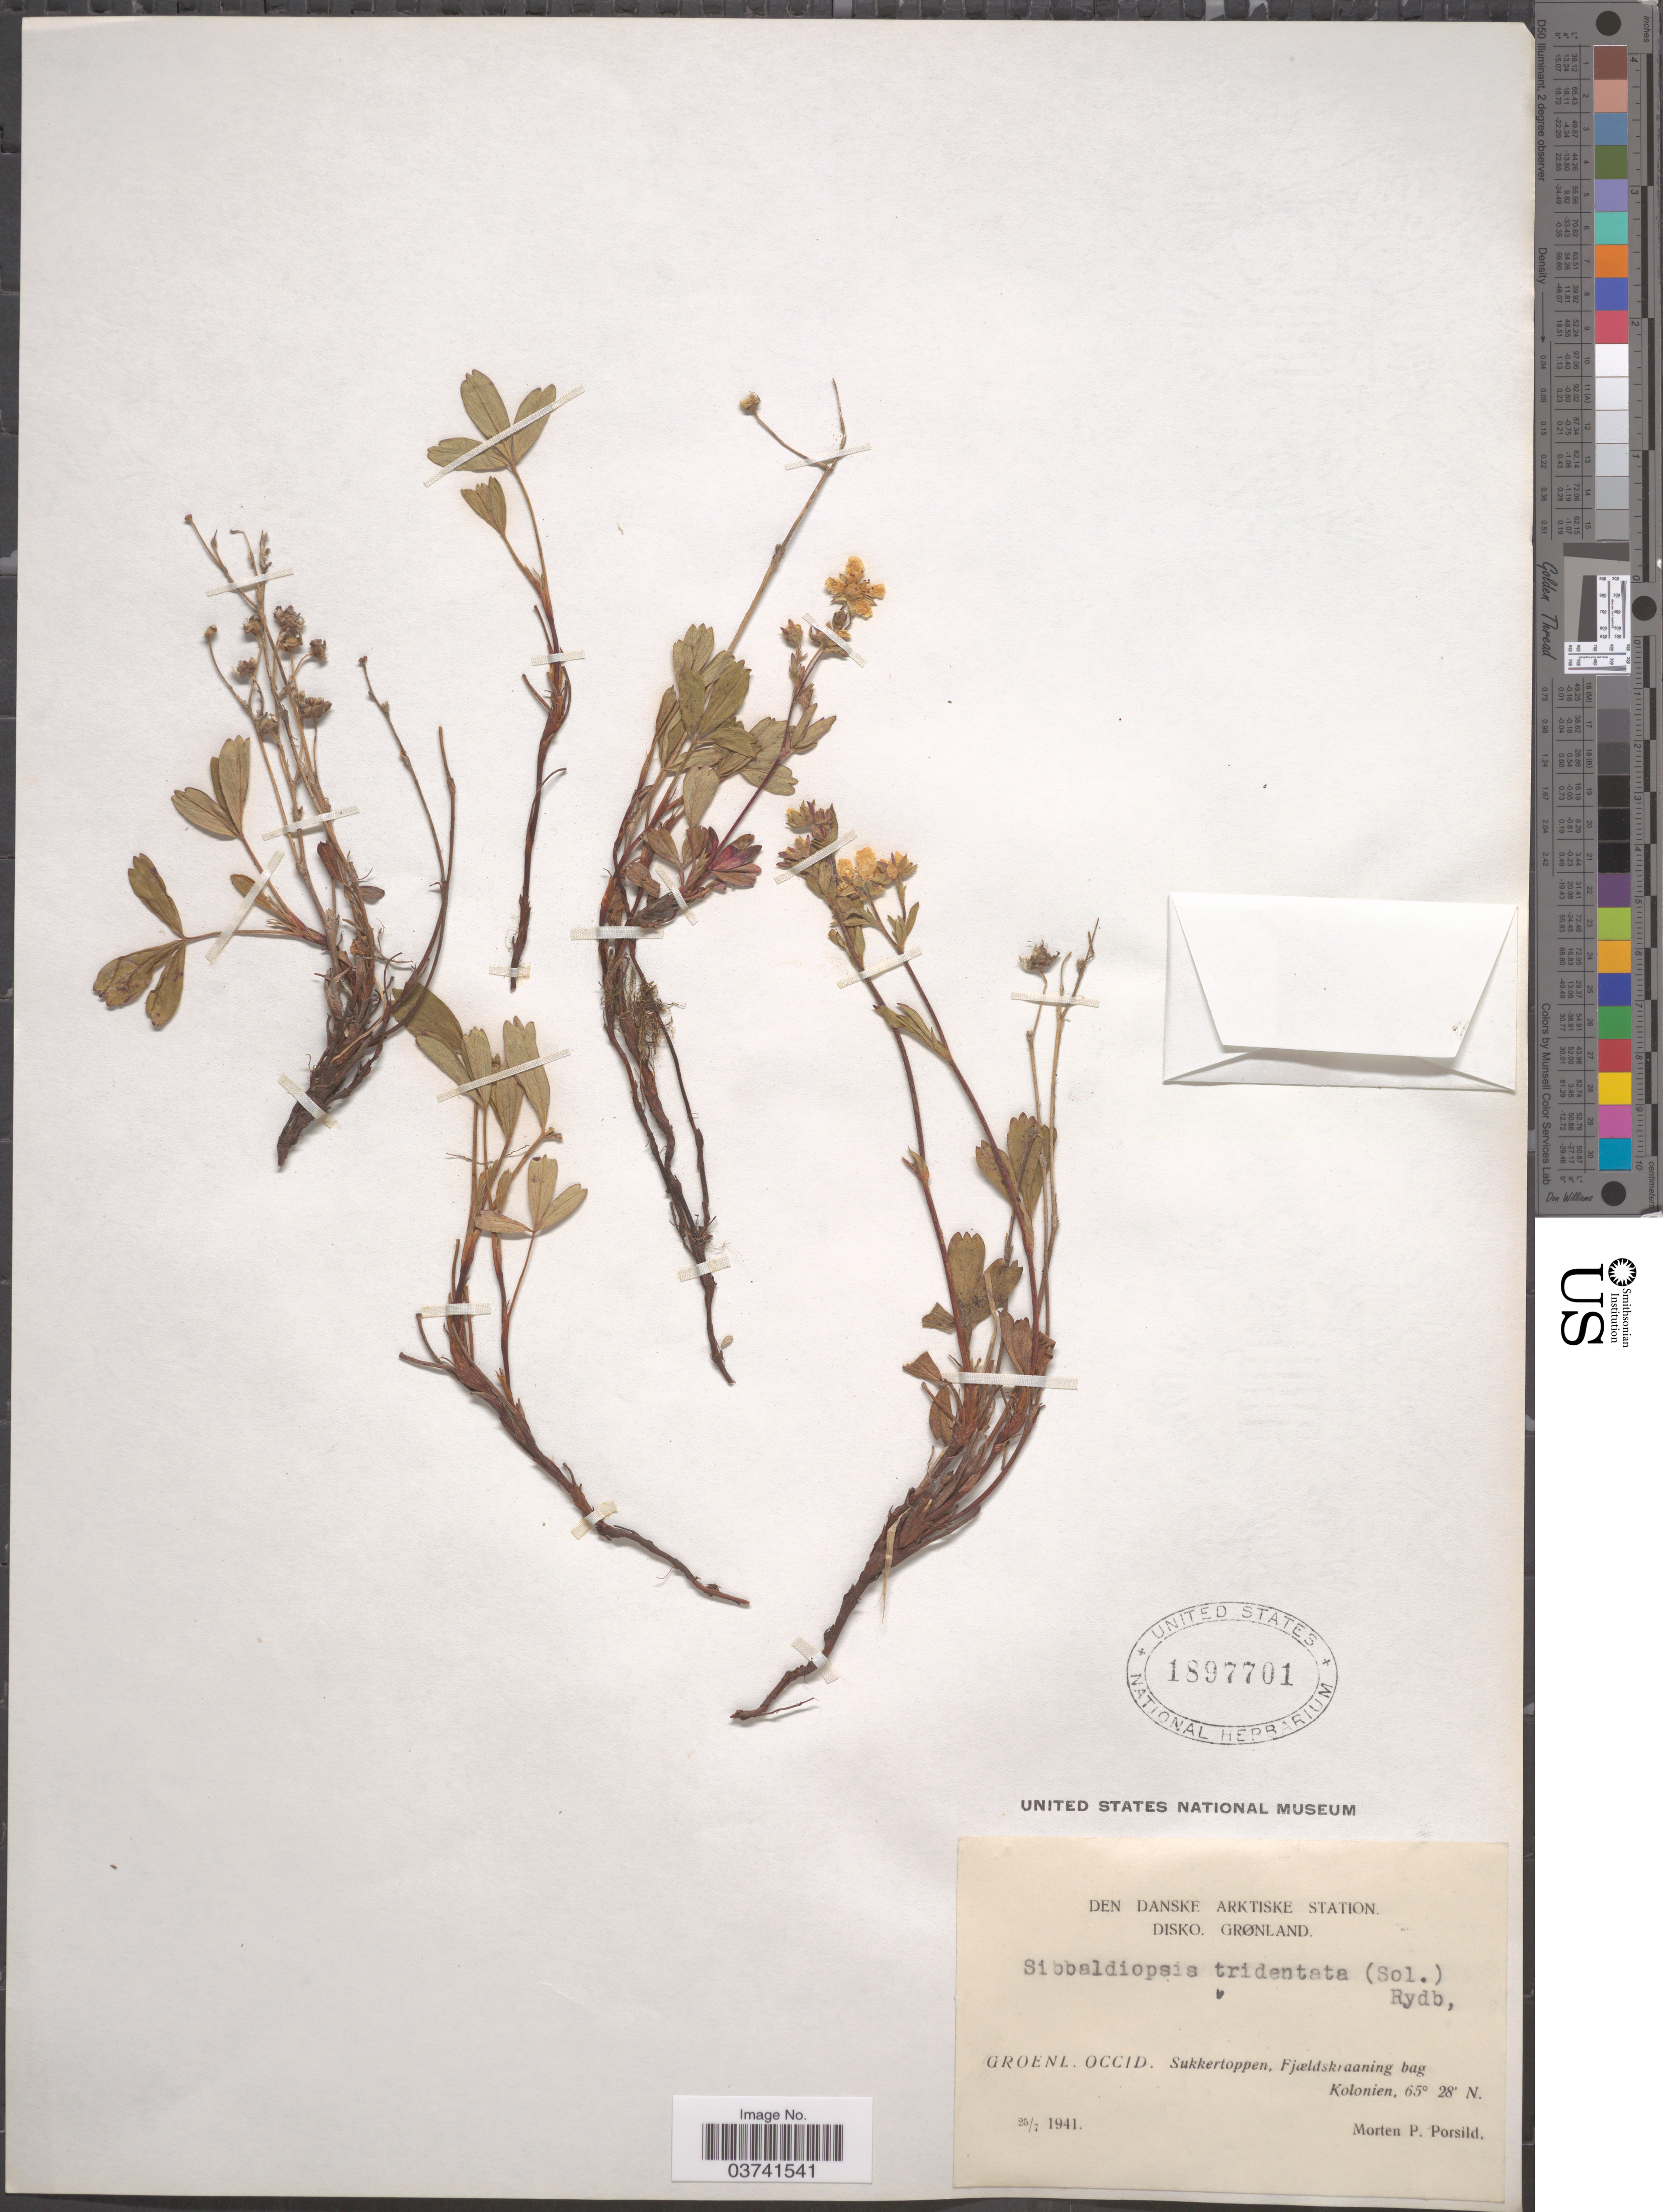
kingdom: Plantae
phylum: Tracheophyta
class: Magnoliopsida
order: Rosales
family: Rosaceae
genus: Potentilla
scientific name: Potentilla tridentata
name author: Aiton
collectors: M. P. Porsild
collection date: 1941-07-25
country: Greenland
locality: Den Danske Arktiske Station. Disko. Grønland. Groenl. occid. Sukkertoppen, Fjœldskraaning bag Kolonien.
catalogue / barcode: US 1897701